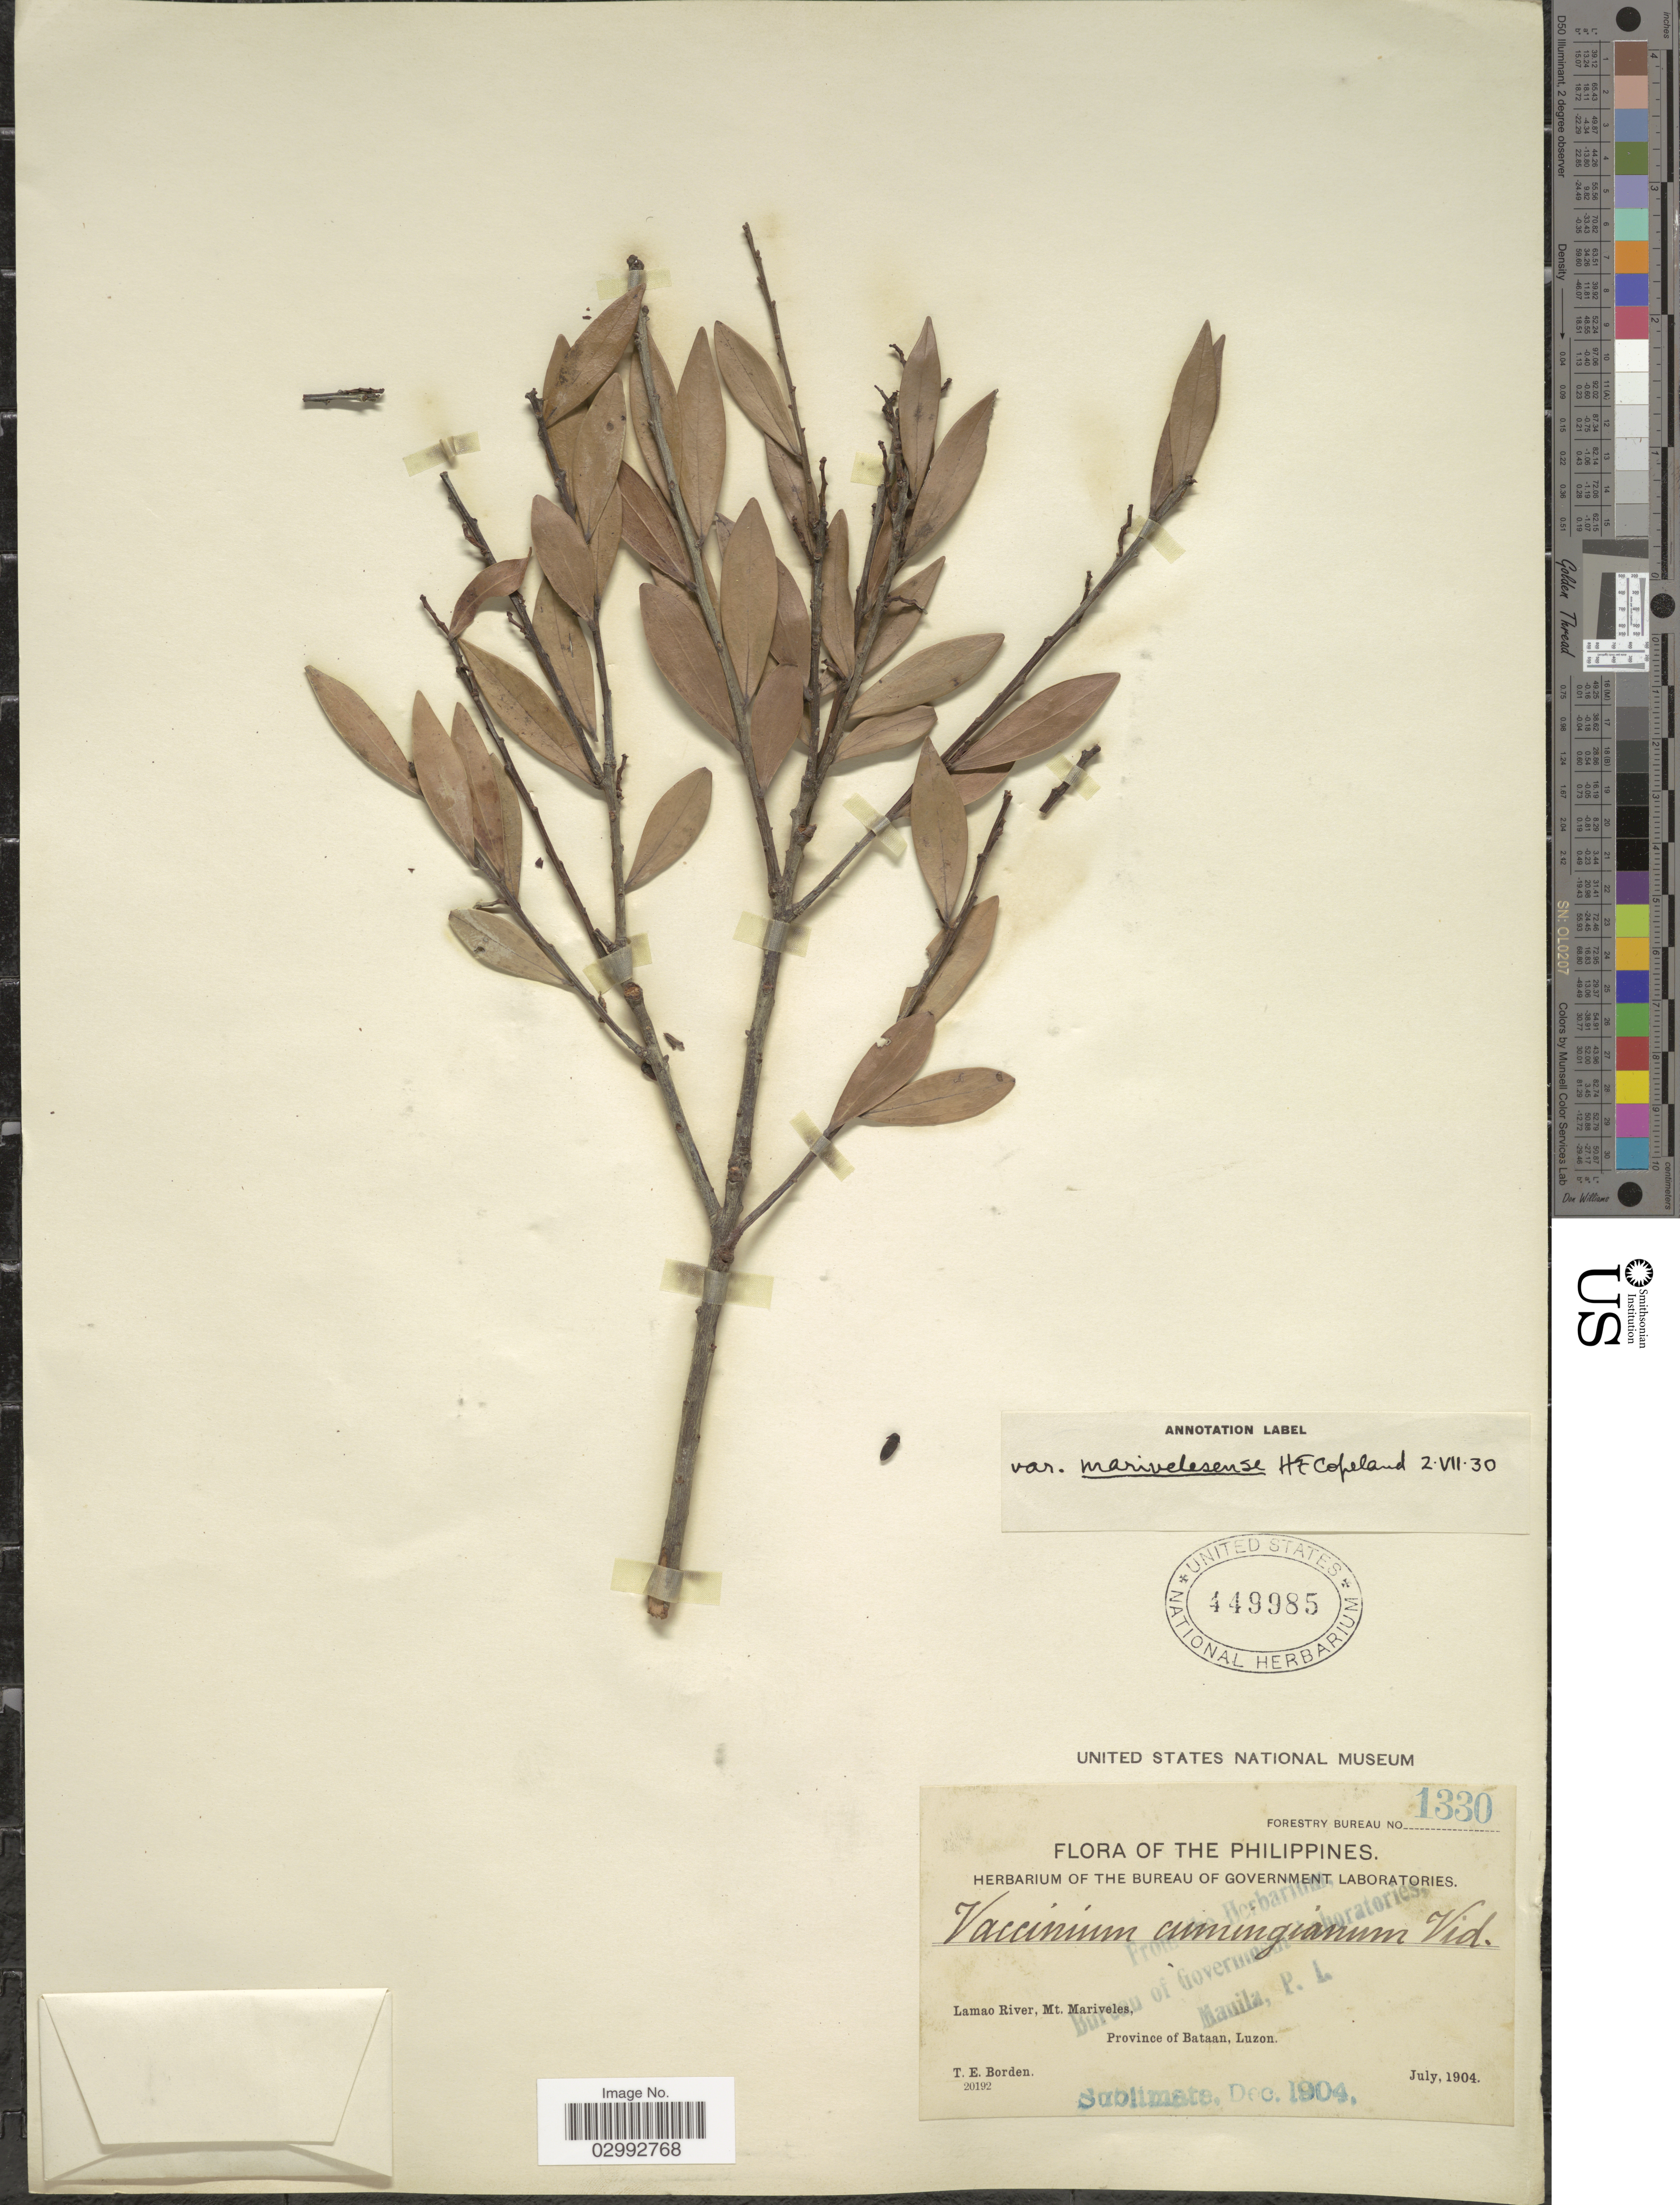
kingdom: Plantae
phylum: Tracheophyta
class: Magnoliopsida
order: Ericales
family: Ericaceae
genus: Vaccinium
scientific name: Vaccinium cumingianum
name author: S. Vidal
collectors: T. E. Borden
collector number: Forestry Bureau 1330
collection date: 1904-07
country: Philippines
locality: Lamao River, Mt. Mariveles, Province of Bataan, Luzon.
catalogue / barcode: US 449985